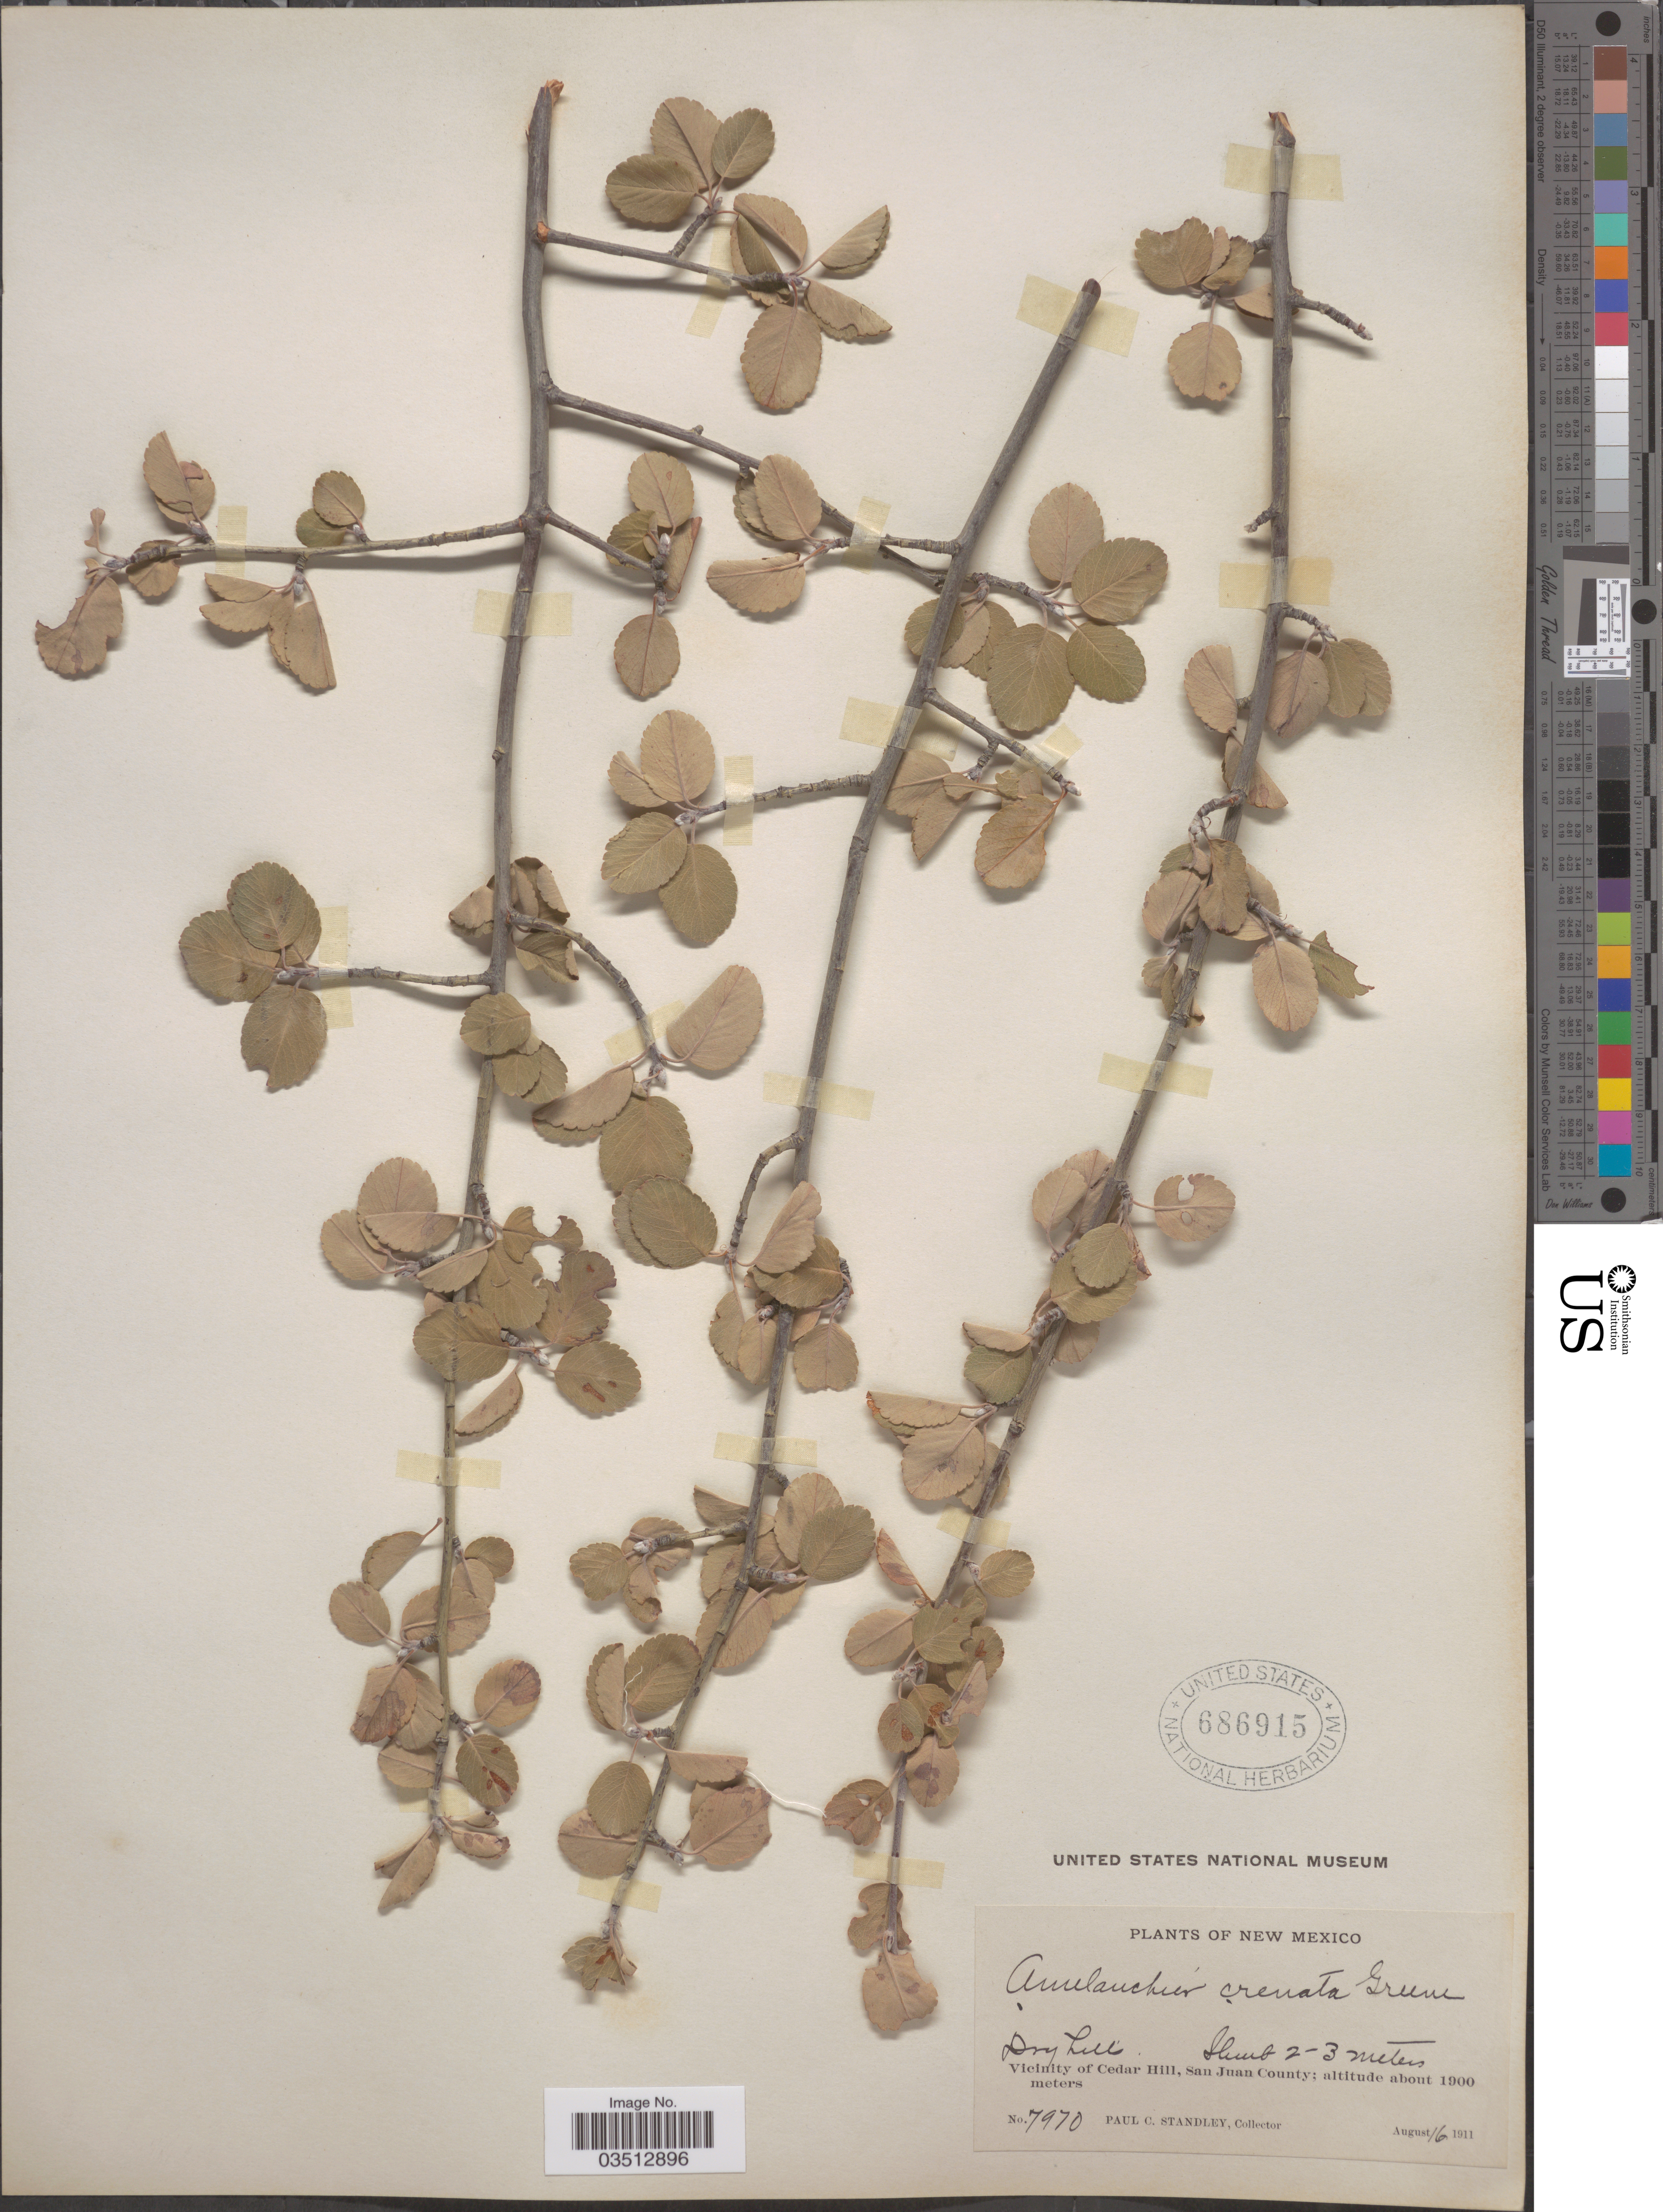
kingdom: Plantae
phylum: Tracheophyta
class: Magnoliopsida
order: Rosales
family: Rosaceae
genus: Amelanchier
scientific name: Amelanchier sp.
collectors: P. C. Standley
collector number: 7970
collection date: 1911-08-16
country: United States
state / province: New Mexico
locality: Vicinity of Cedar Hill, San Juan County.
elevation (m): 1900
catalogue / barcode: US 686915